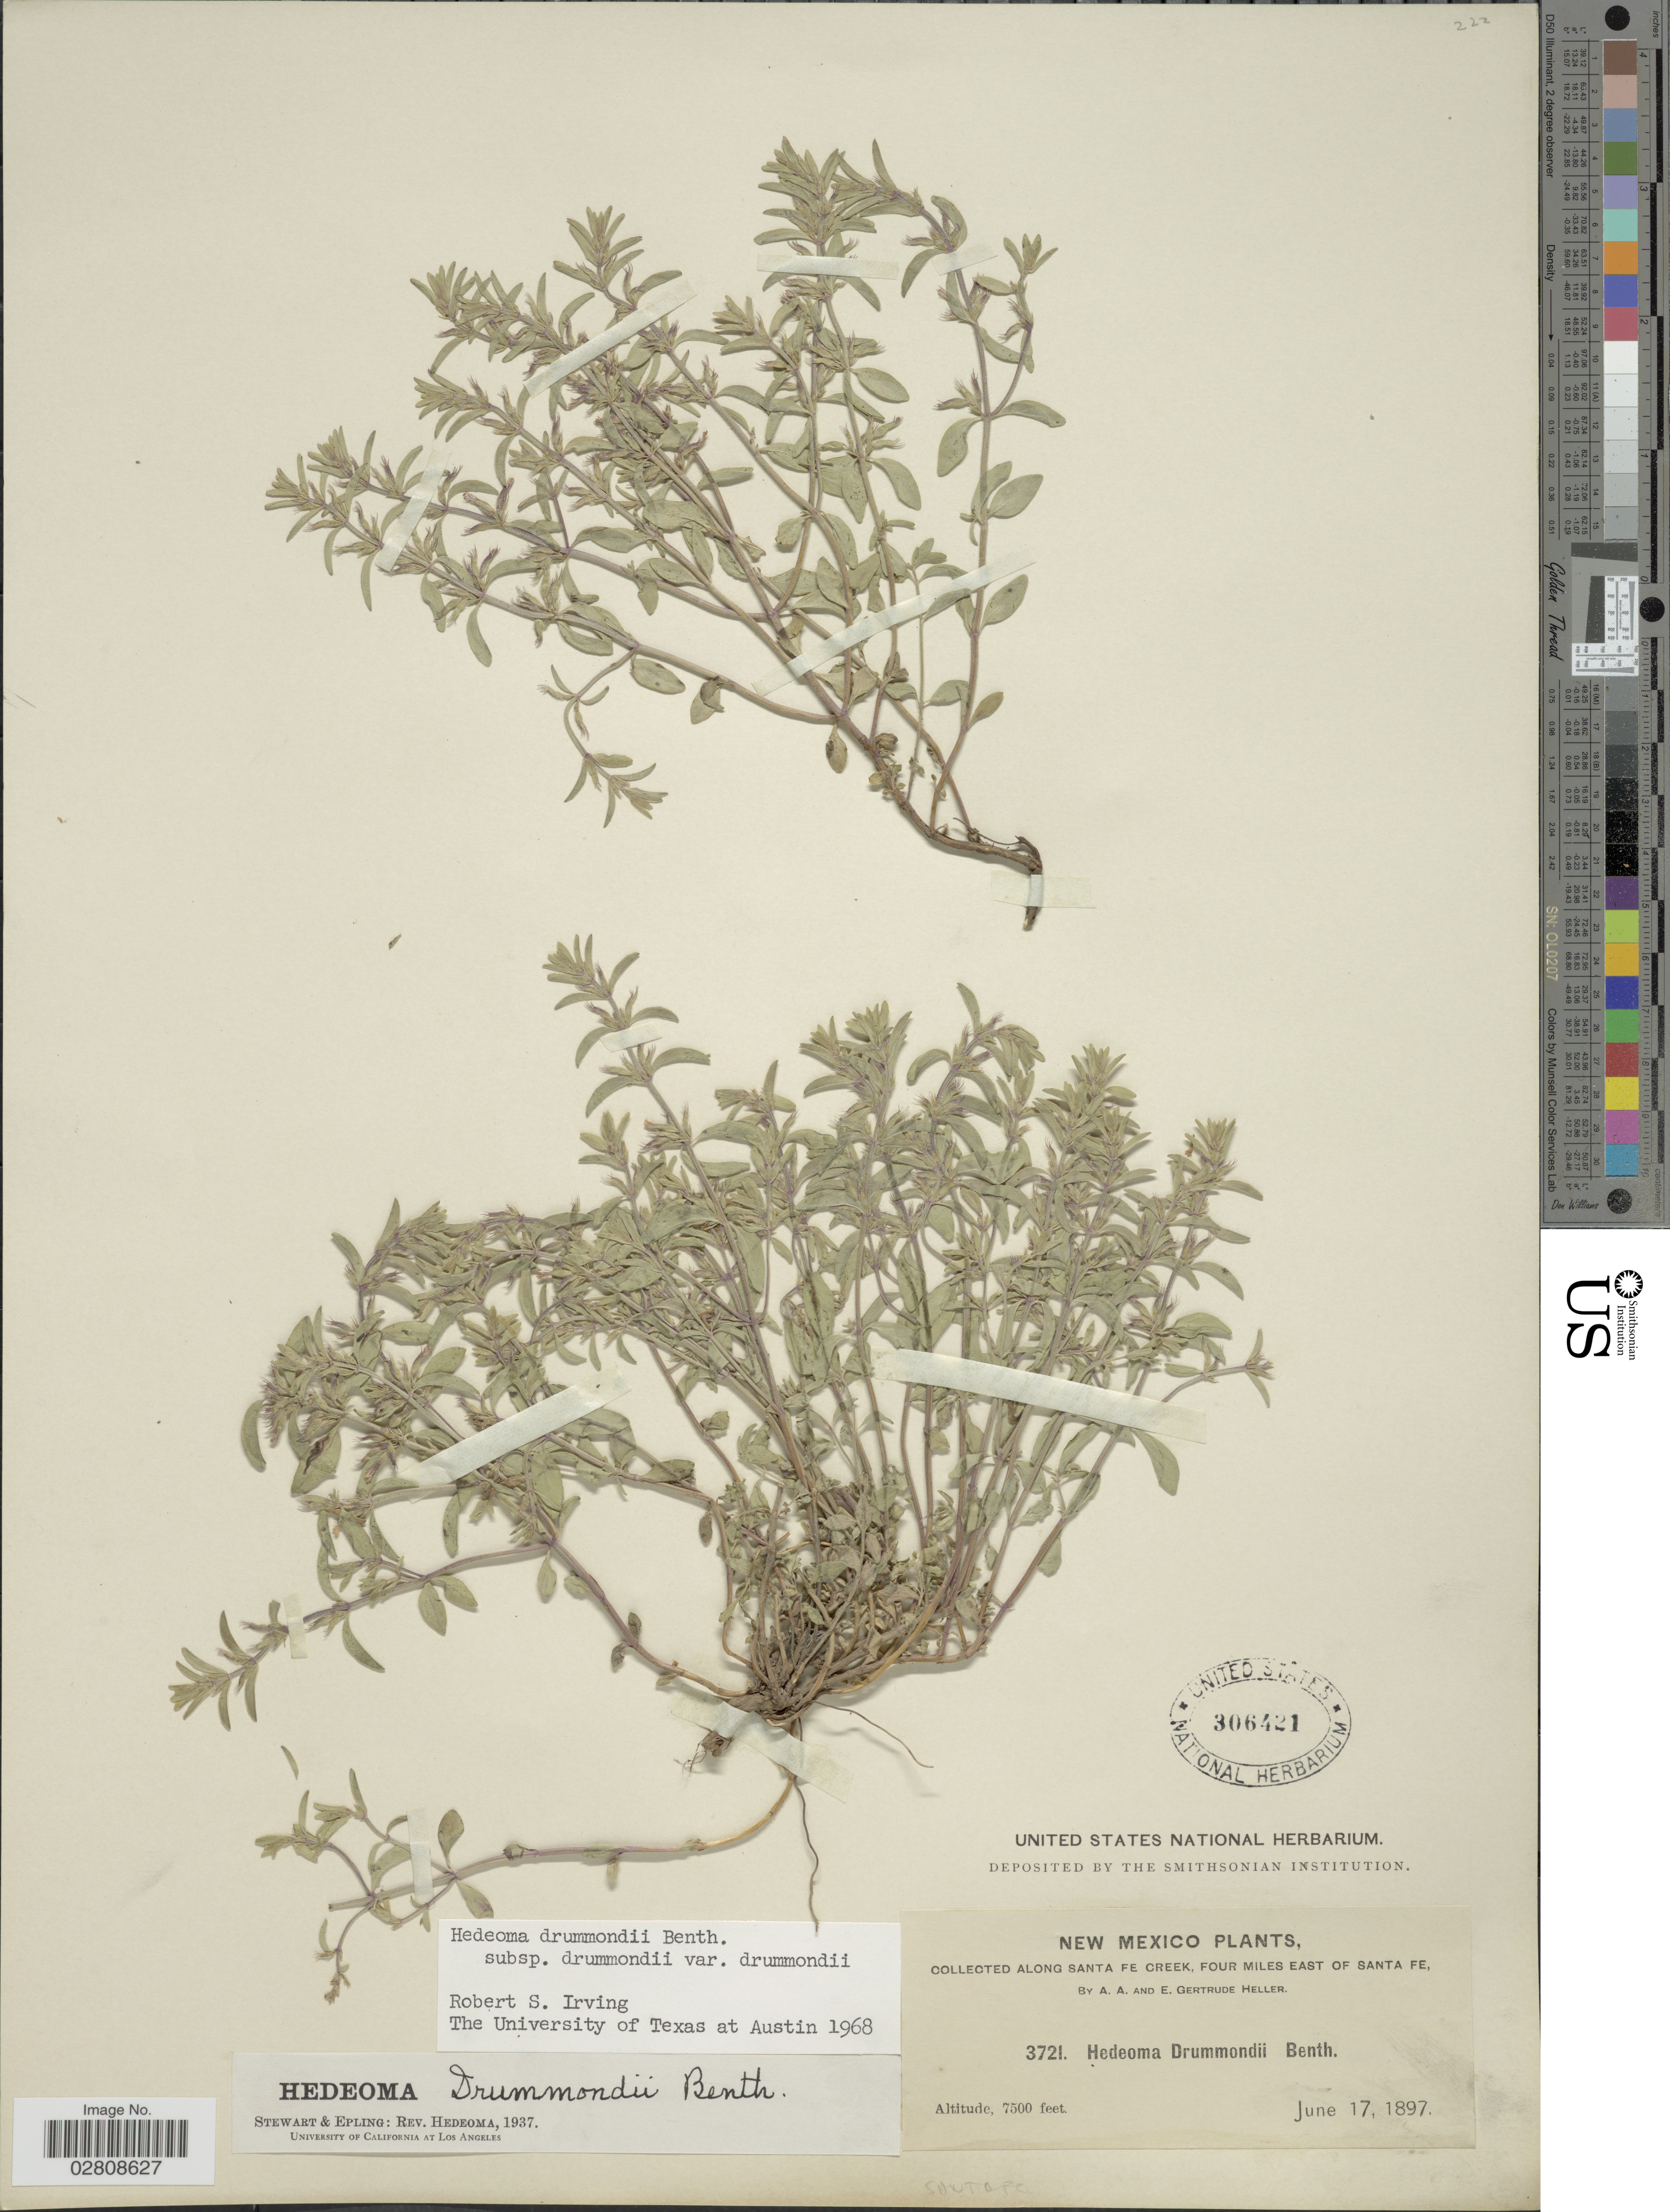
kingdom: Plantae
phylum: Tracheophyta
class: Magnoliopsida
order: Lamiales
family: Lamiaceae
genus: Hedeoma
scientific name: Hedeoma drummondii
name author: Benth.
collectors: A. A. Heller & E. G. Heller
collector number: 3721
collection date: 1897-06-17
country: United States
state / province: New Mexico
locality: Along Santa Fe Creek, Four Miles East of Santa Fe. Santa Fe.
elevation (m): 2286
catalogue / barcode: US 306421